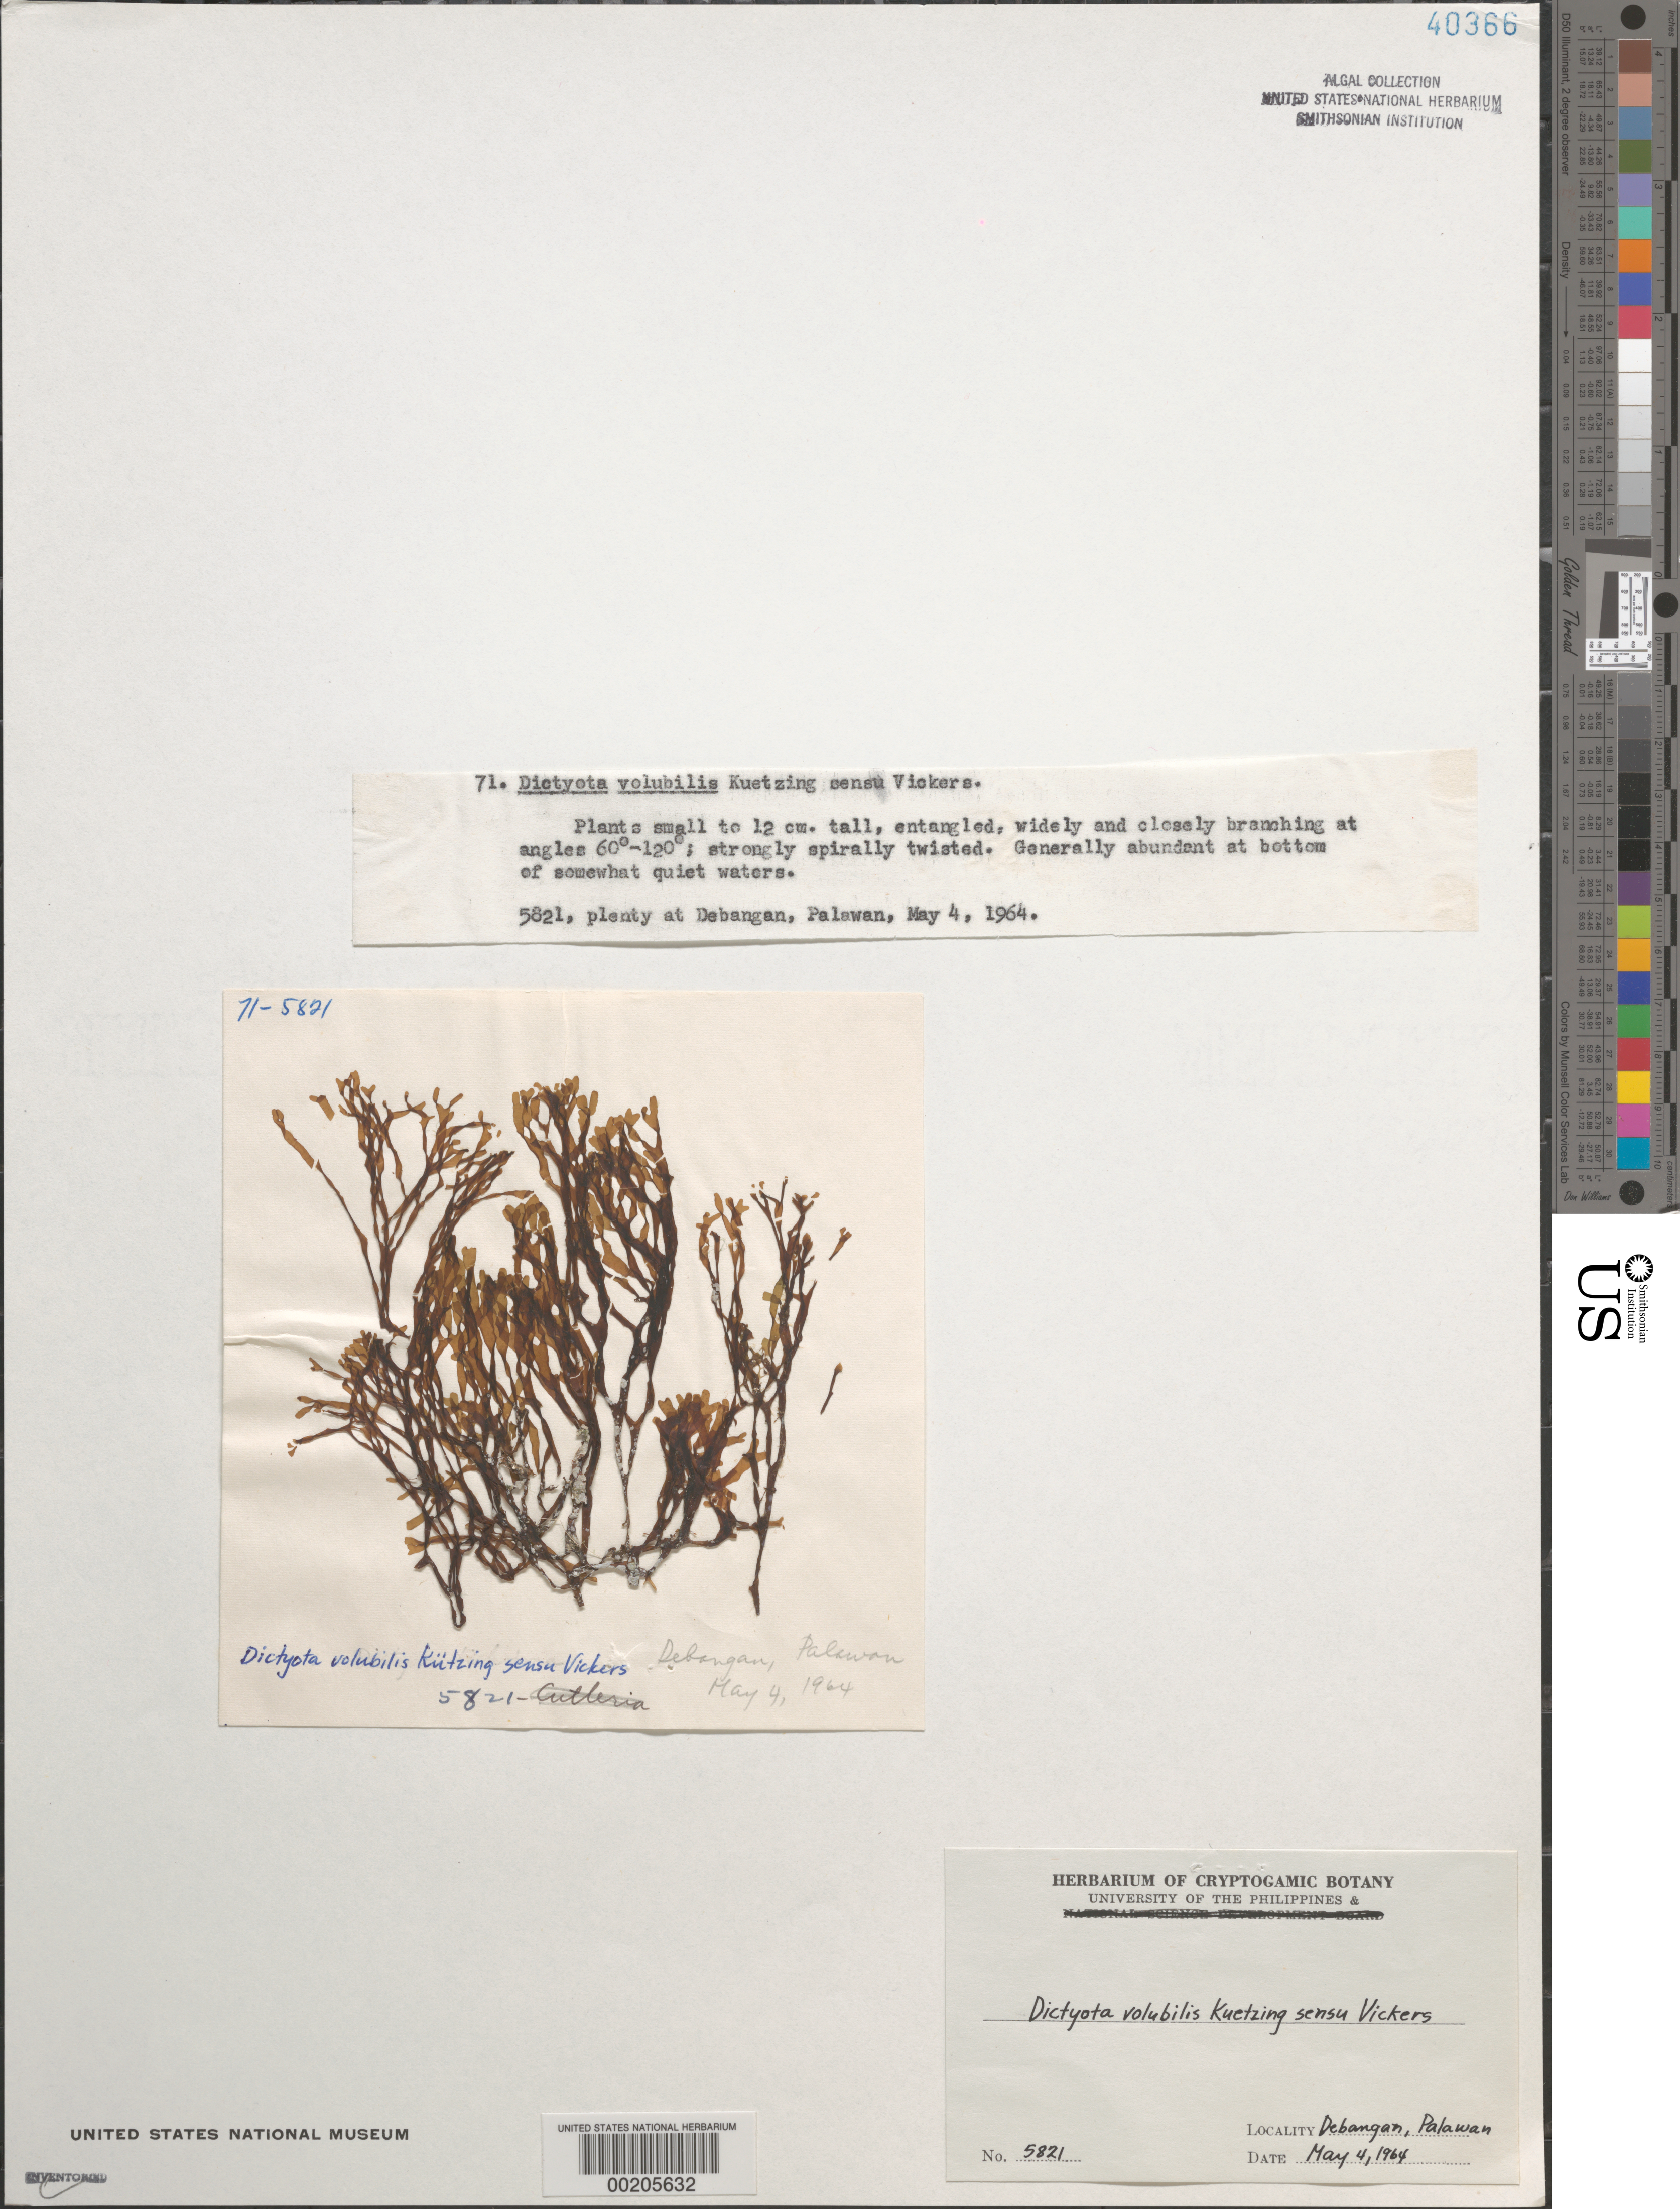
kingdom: Chromista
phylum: Ochrophyta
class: Phaeophyceae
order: Dictyotales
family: Dictyotaceae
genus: Dictyota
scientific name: Dictyota dichotoma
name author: (Huds.) J.V.Lamouroux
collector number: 5821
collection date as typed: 04 May 1964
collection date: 1964-05-04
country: Philippines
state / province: Mimaropa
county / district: Palawan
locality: Debangan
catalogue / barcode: US 40366